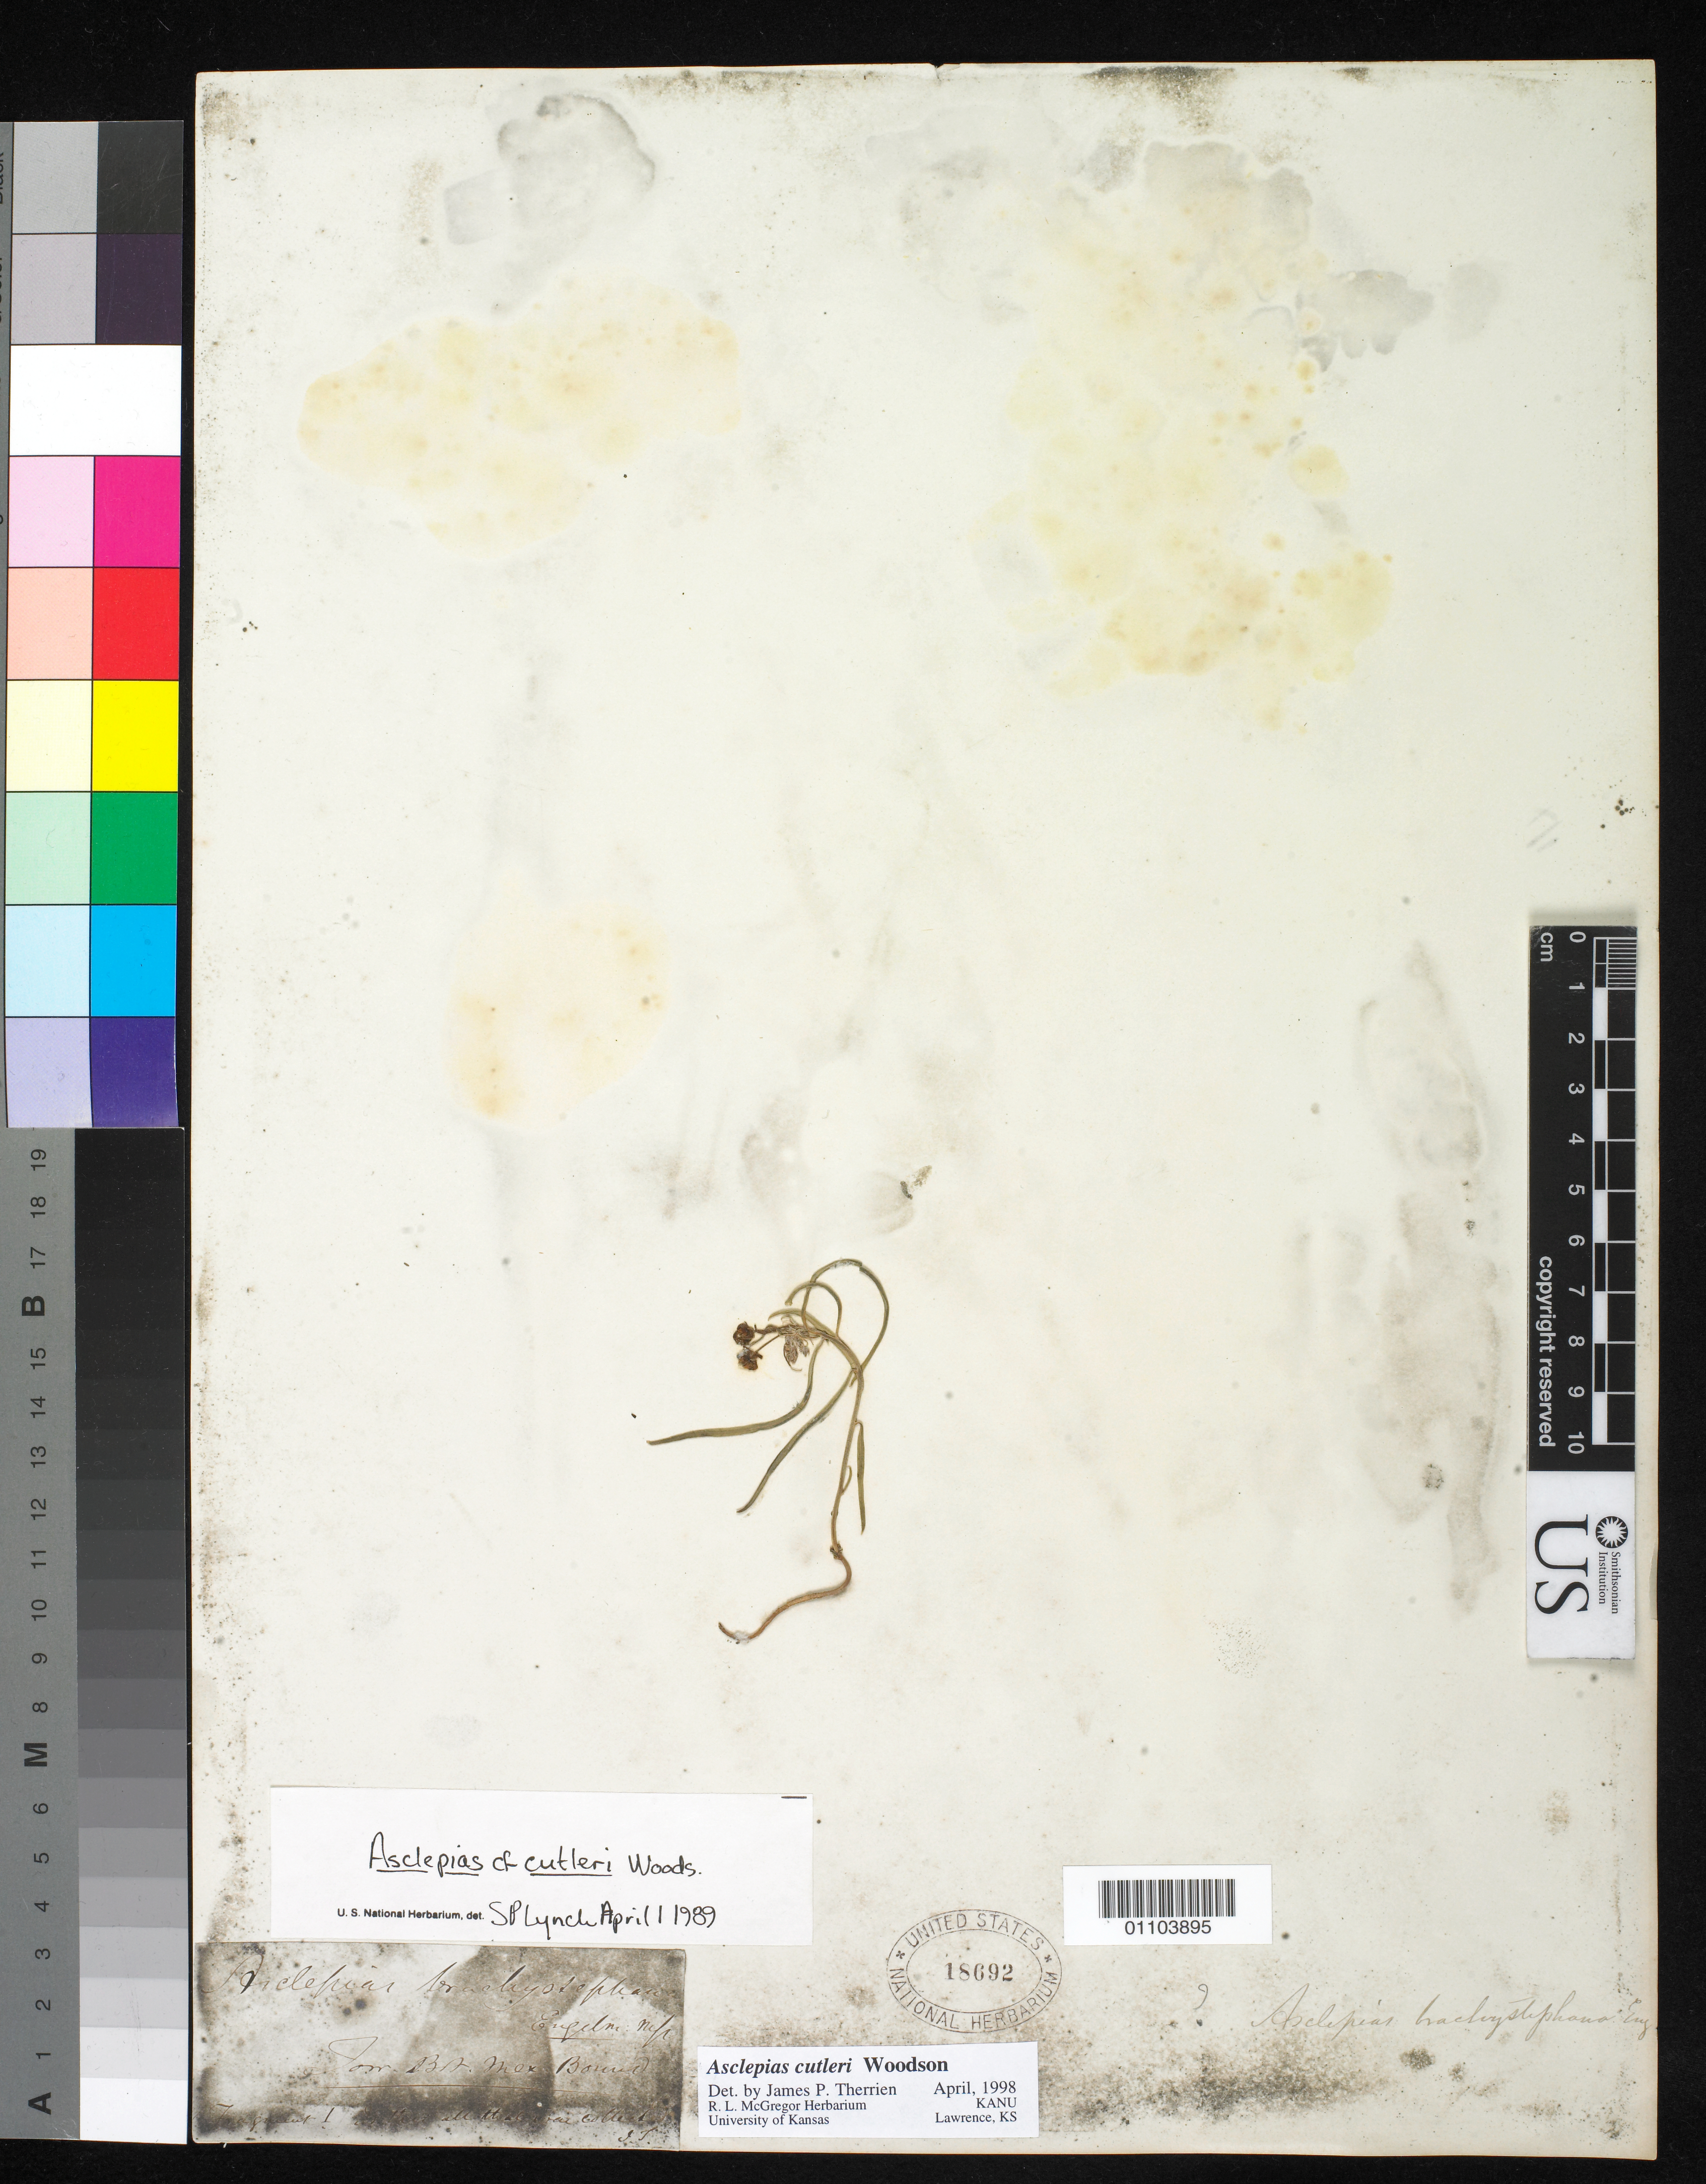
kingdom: Plantae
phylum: Tracheophyta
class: Magnoliopsida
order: Gentianales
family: Apocynaceae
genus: Asclepias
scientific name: Asclepias cutleri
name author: Woodson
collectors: J. Torrey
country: United States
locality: Mexican boundary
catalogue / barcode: US 18692